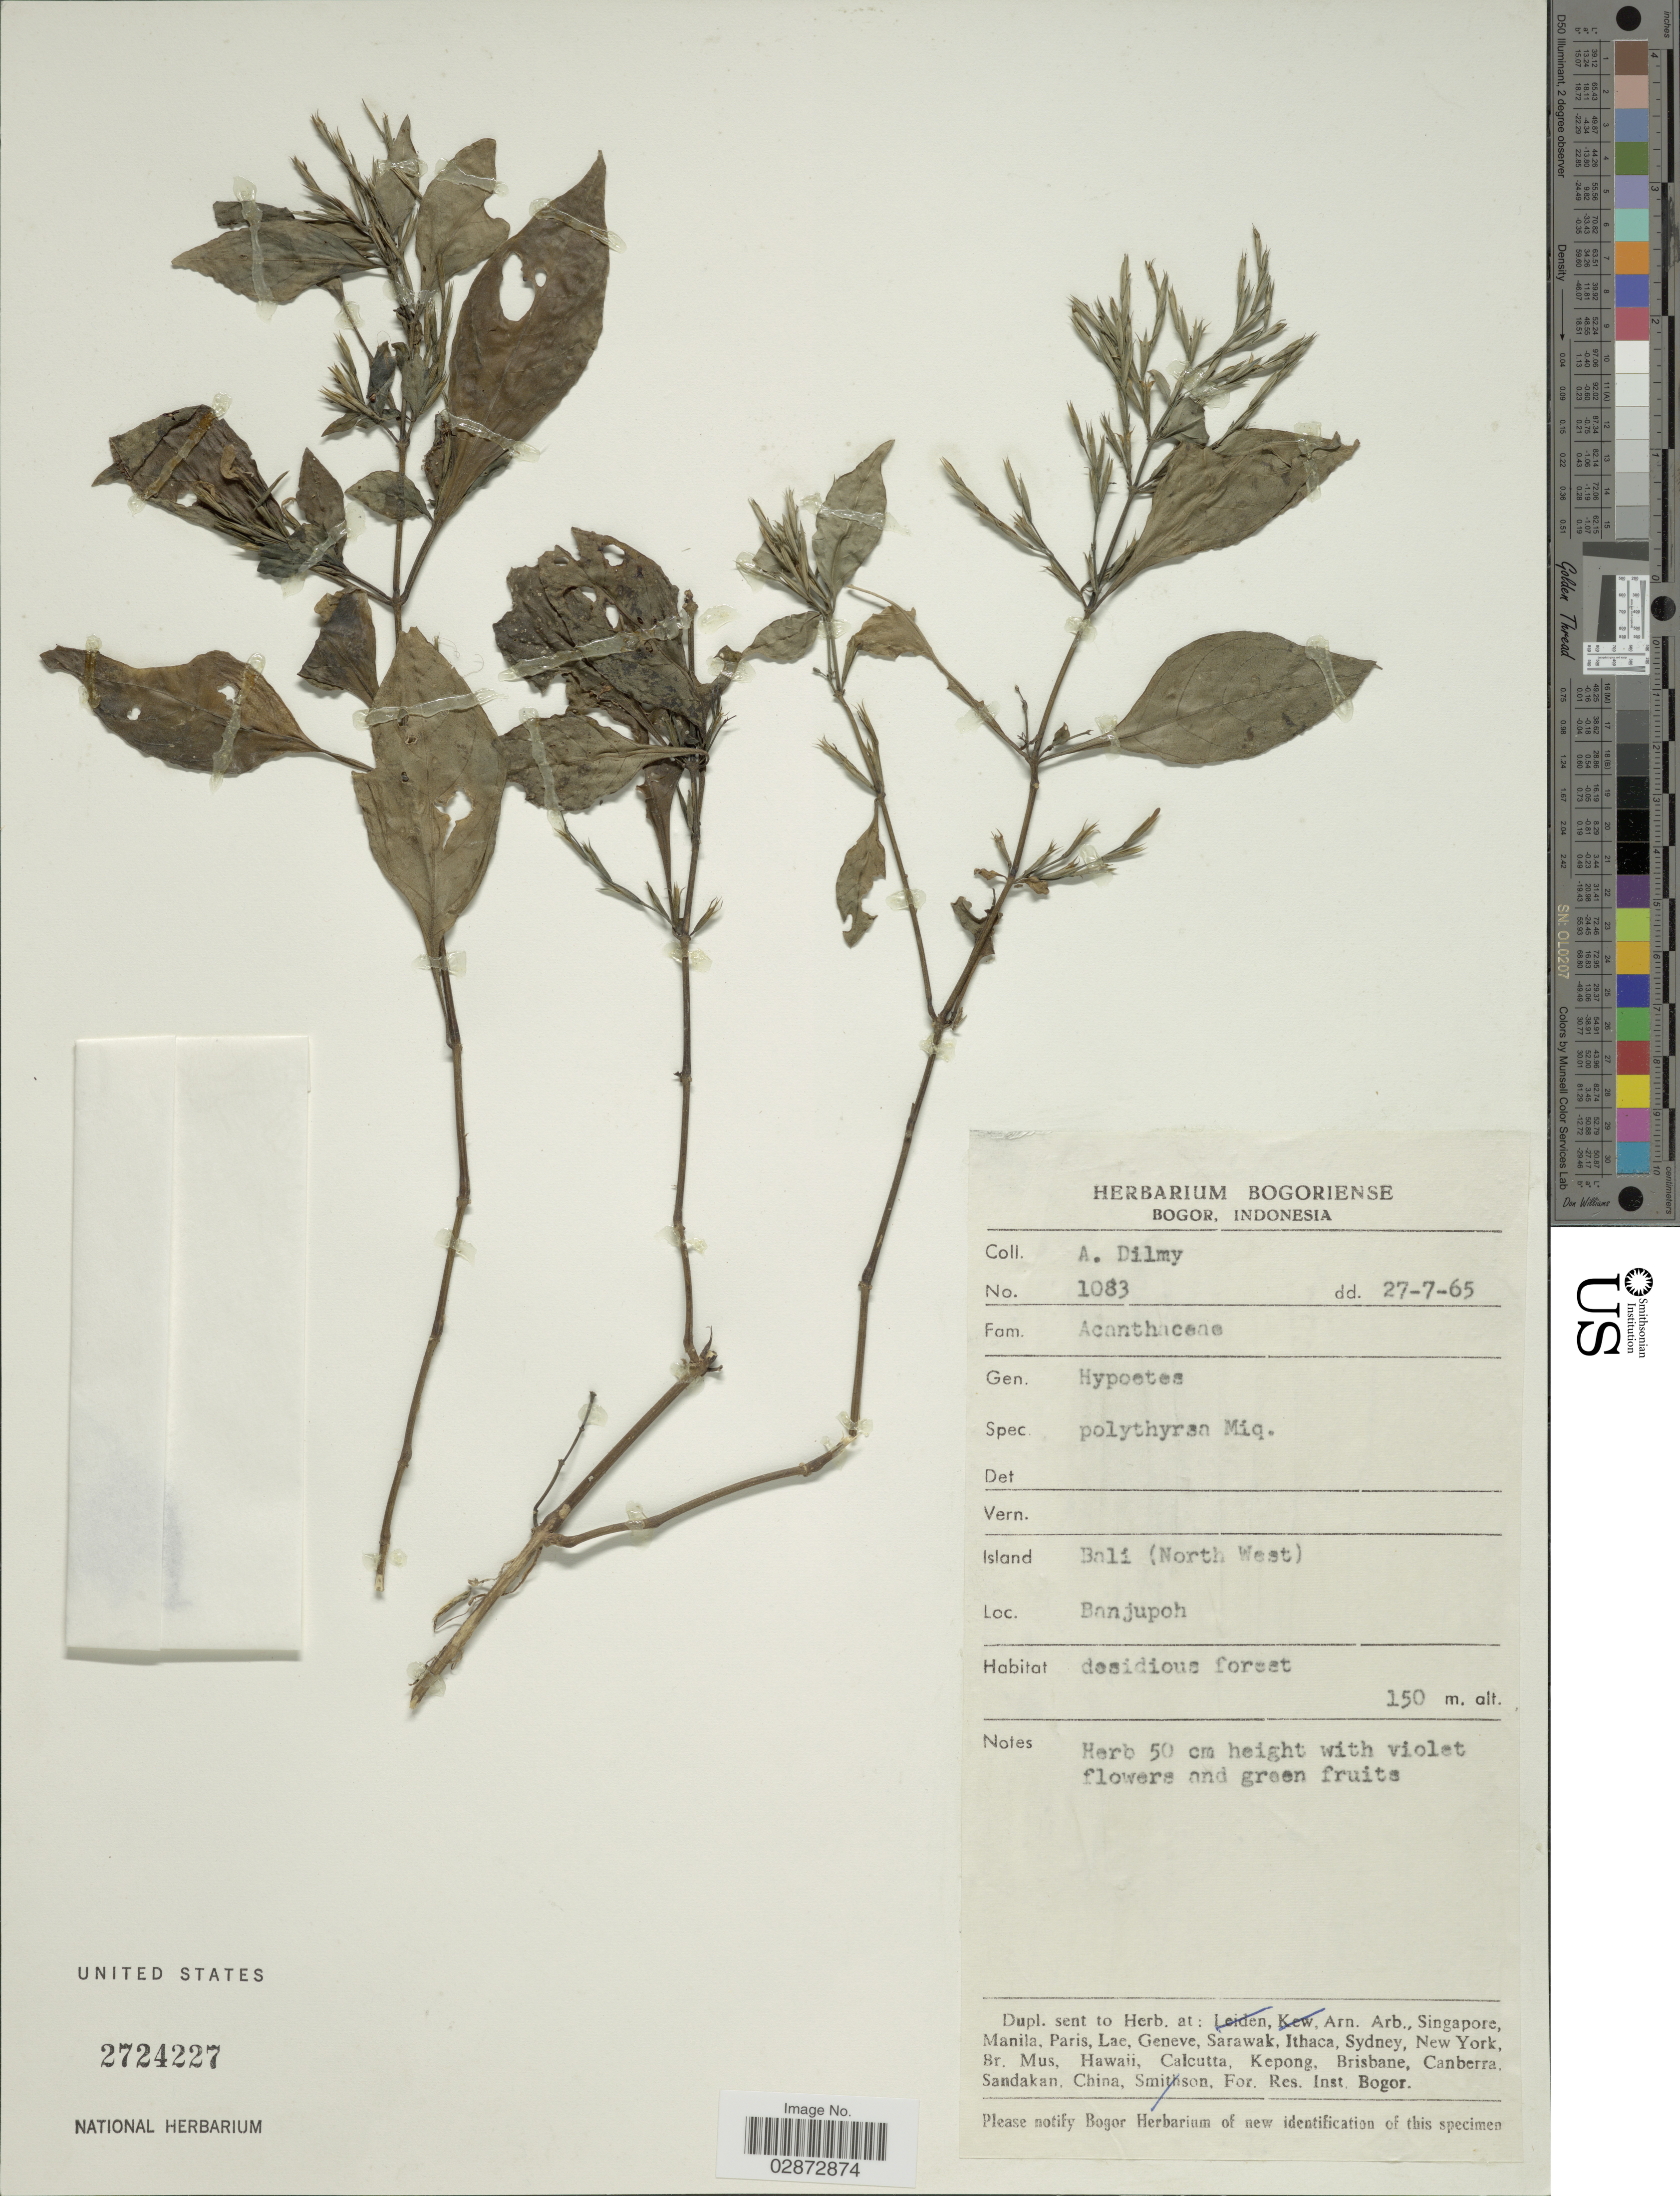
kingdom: Plantae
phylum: Tracheophyta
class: Magnoliopsida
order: Lamiales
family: Acanthaceae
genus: Hypoestes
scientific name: Hypoestes polythrysa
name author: Miq.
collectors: A. Dilmy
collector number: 1083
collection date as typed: Transcribed d/m/y: 27/7/65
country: Indonesia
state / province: Nusa Tenggara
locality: Island Bali (North West), Banjupoh.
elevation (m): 150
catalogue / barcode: US 2724227